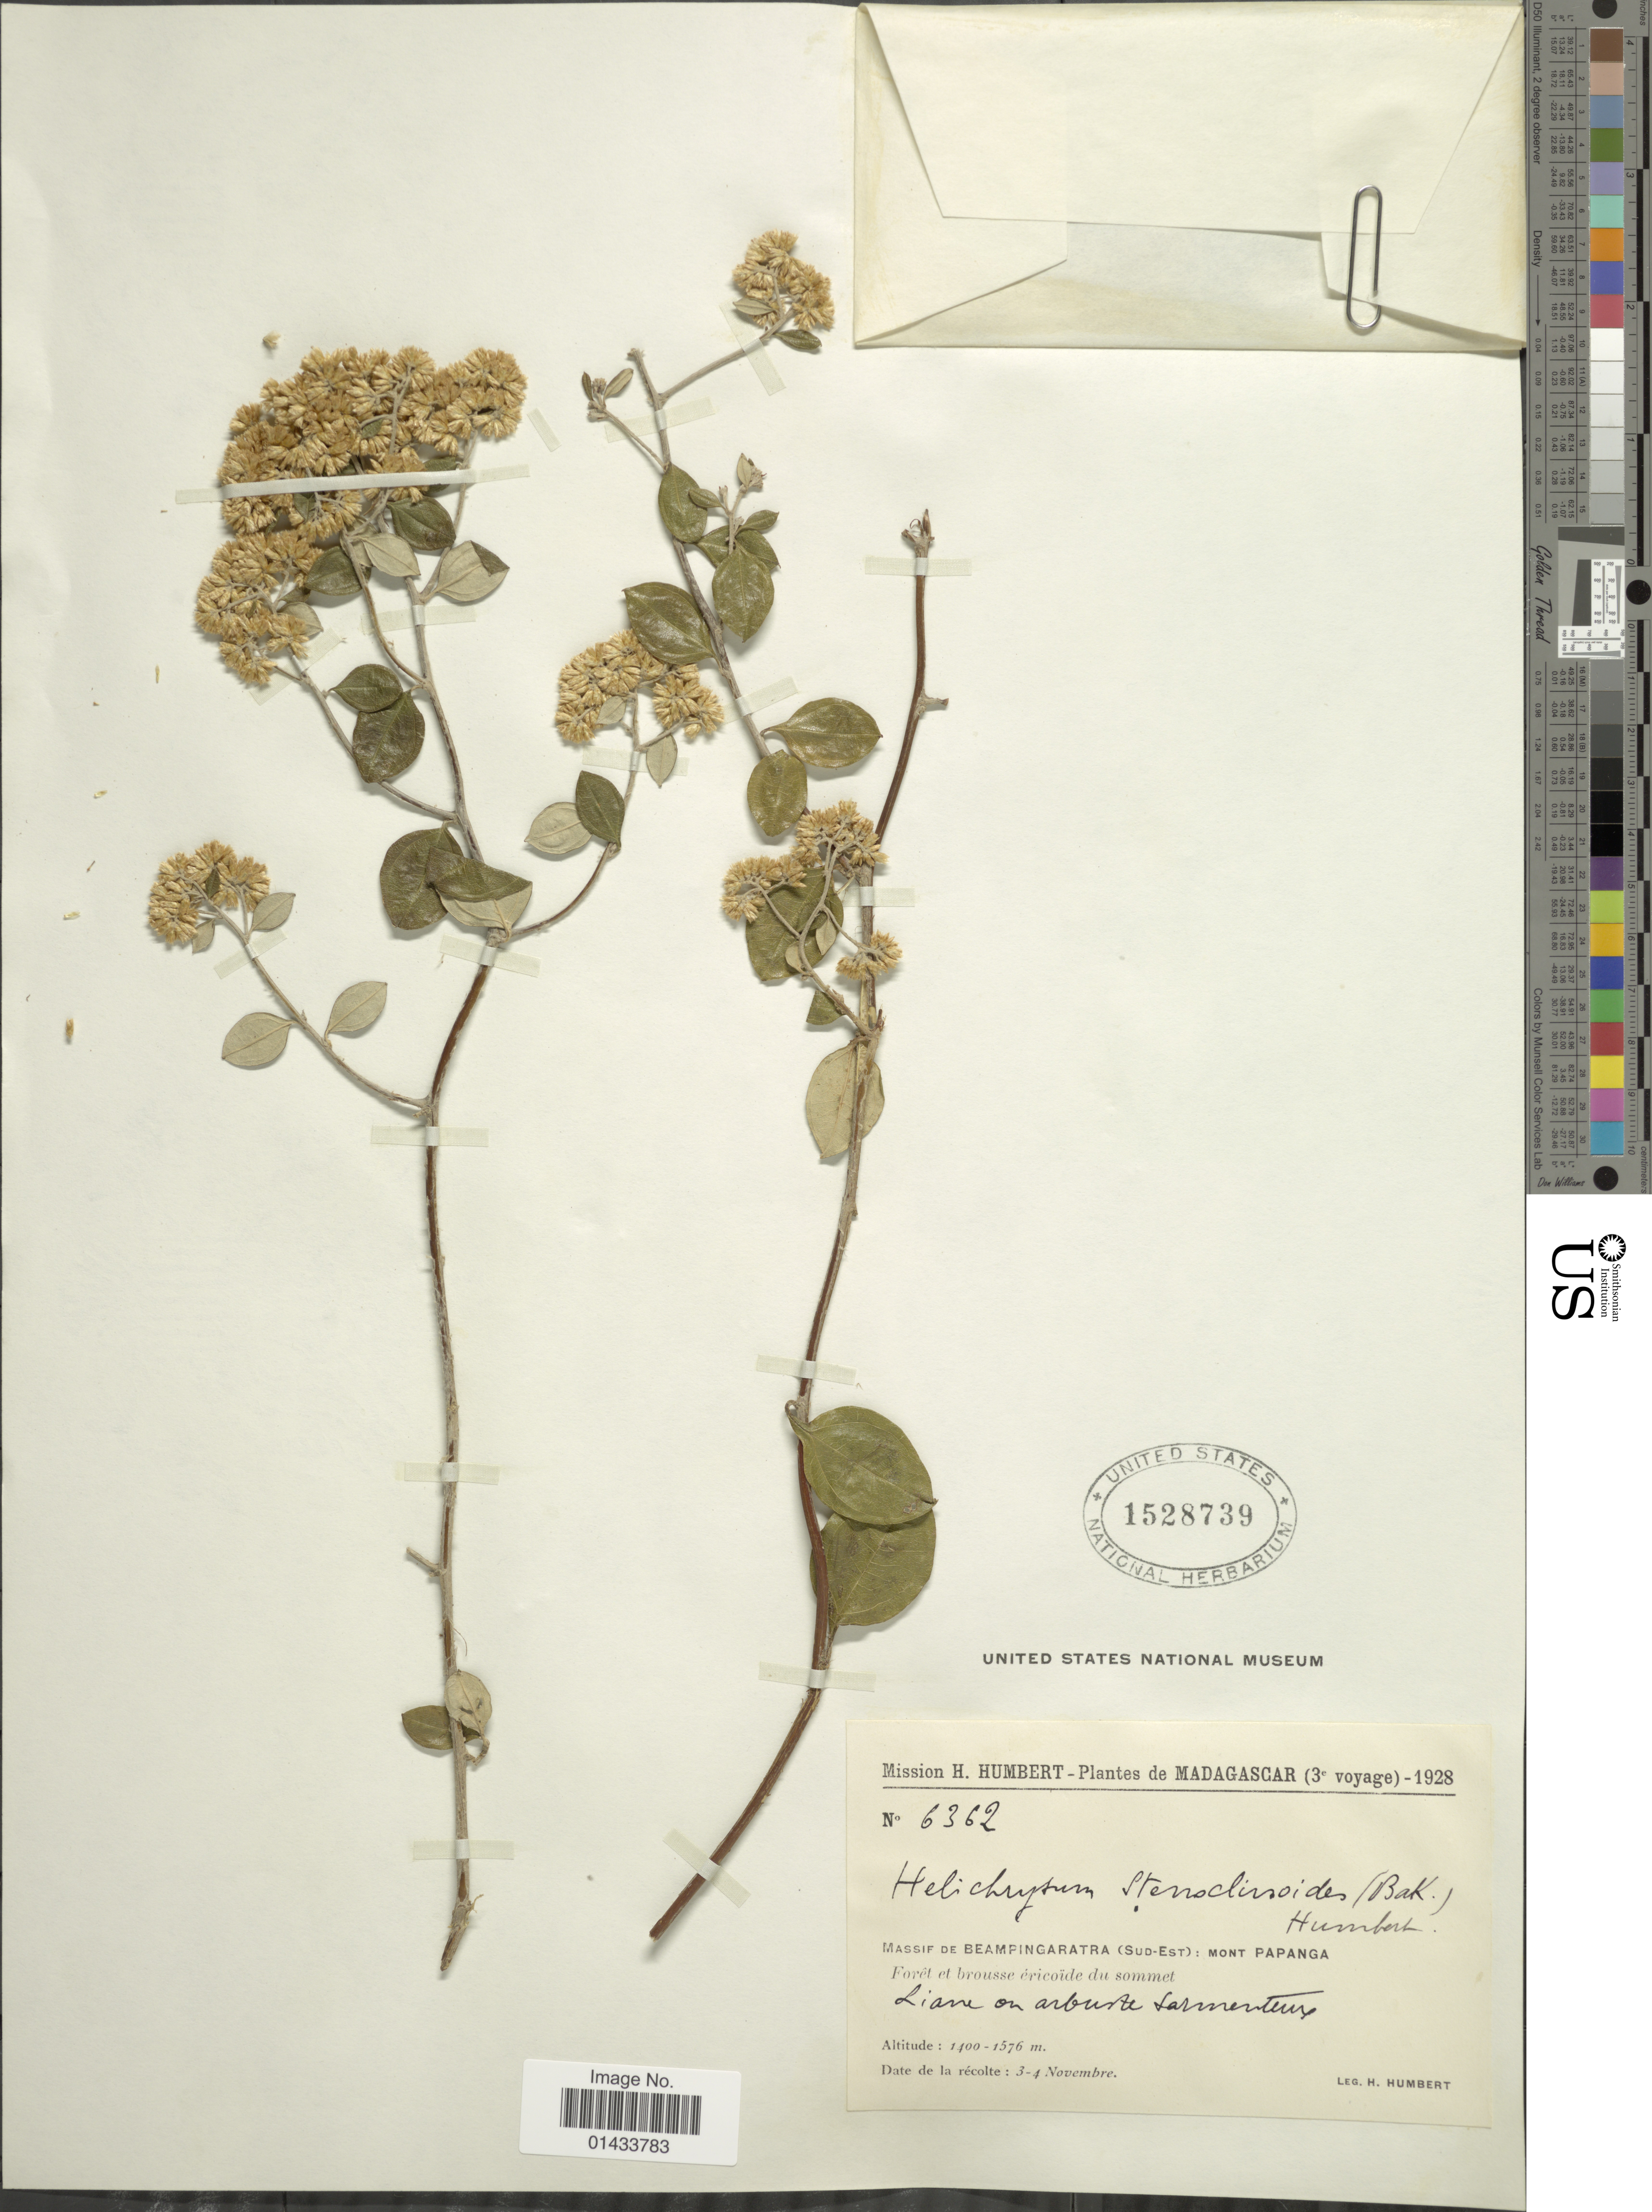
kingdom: Plantae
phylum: Tracheophyta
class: Magnoliopsida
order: Asterales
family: Asteraceae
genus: Helichrysum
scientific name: Helichrysum stenoclinoides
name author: (Baker) Humbert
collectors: H. Humbert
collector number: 6362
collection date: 1928-11-03/1928-11-04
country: Madagascar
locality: Massif de Beampingaratra (Sud-Est): Mont Papanga, Foret et brousse ericoide du sommet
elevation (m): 1400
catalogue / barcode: US 1528739